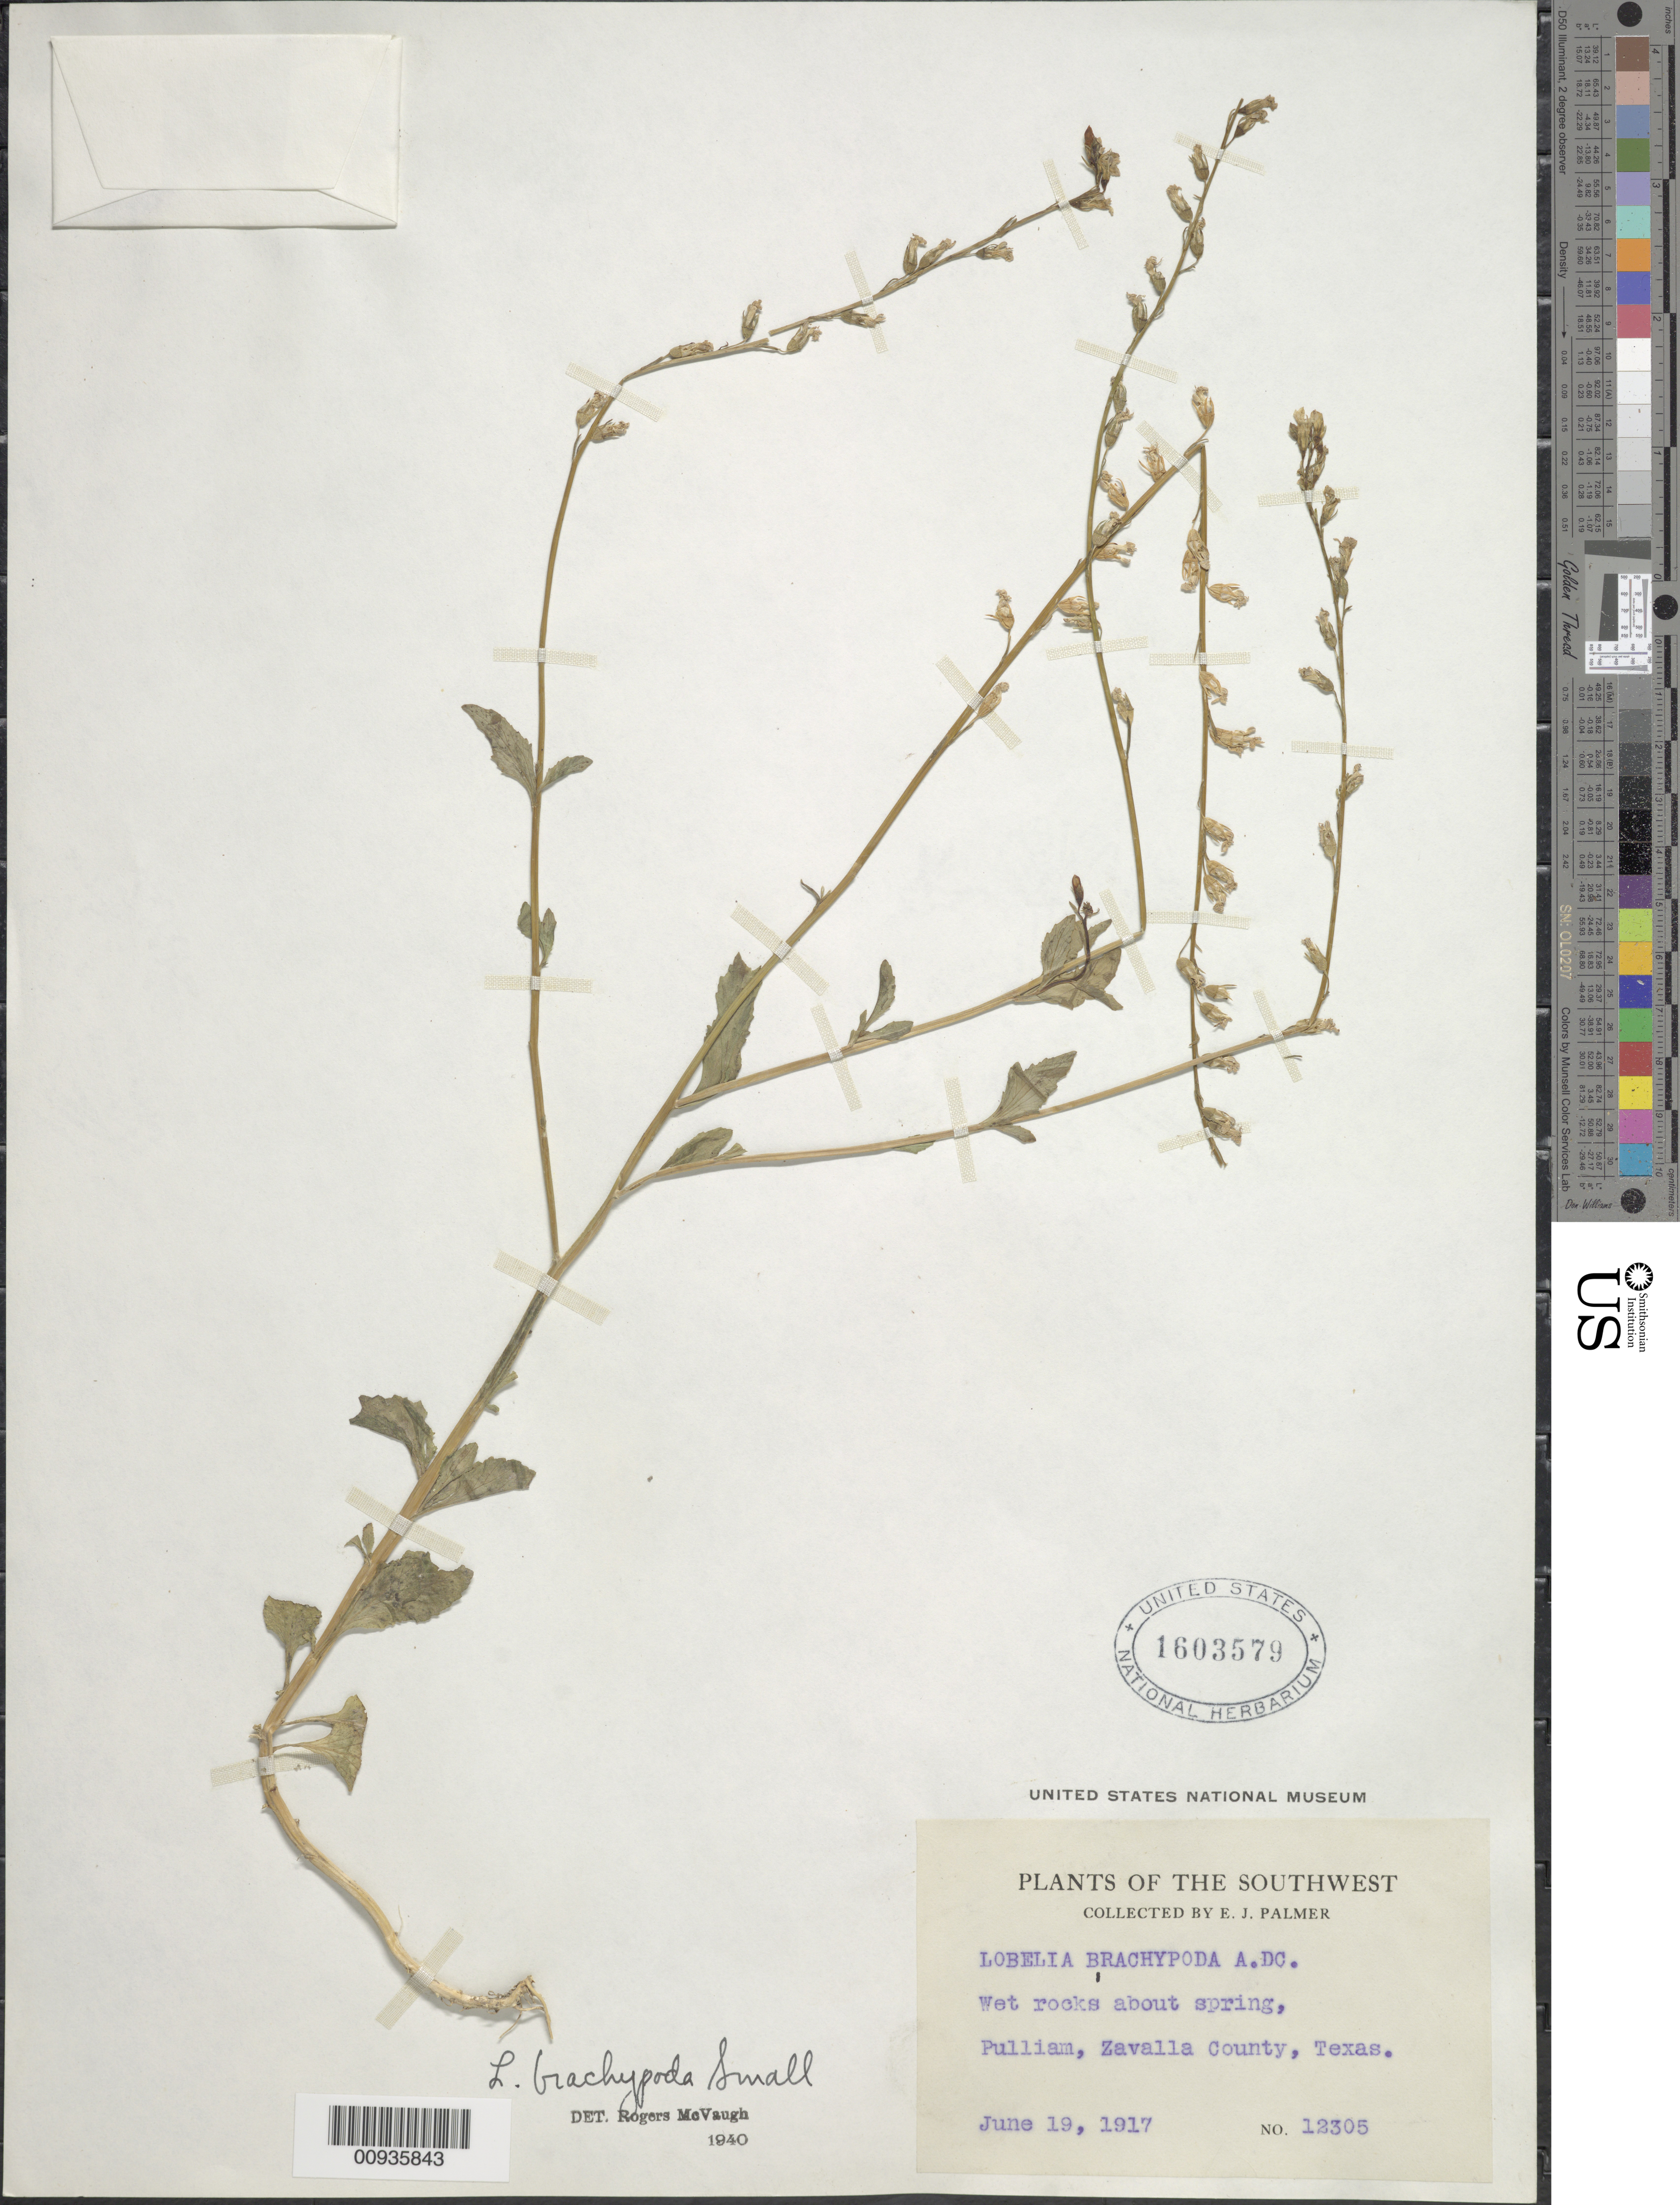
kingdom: Plantae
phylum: Tracheophyta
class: Magnoliopsida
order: Asterales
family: Campanulaceae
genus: Lobelia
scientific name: Lobelia brachypoda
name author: (A. Gray) Small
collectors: E. J. Palmer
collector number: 12305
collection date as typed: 19 Jun 1917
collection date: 1917-06-19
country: United States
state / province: Texas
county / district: Zavalla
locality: Pulliam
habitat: wet rocks about spring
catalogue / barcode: US 1603579